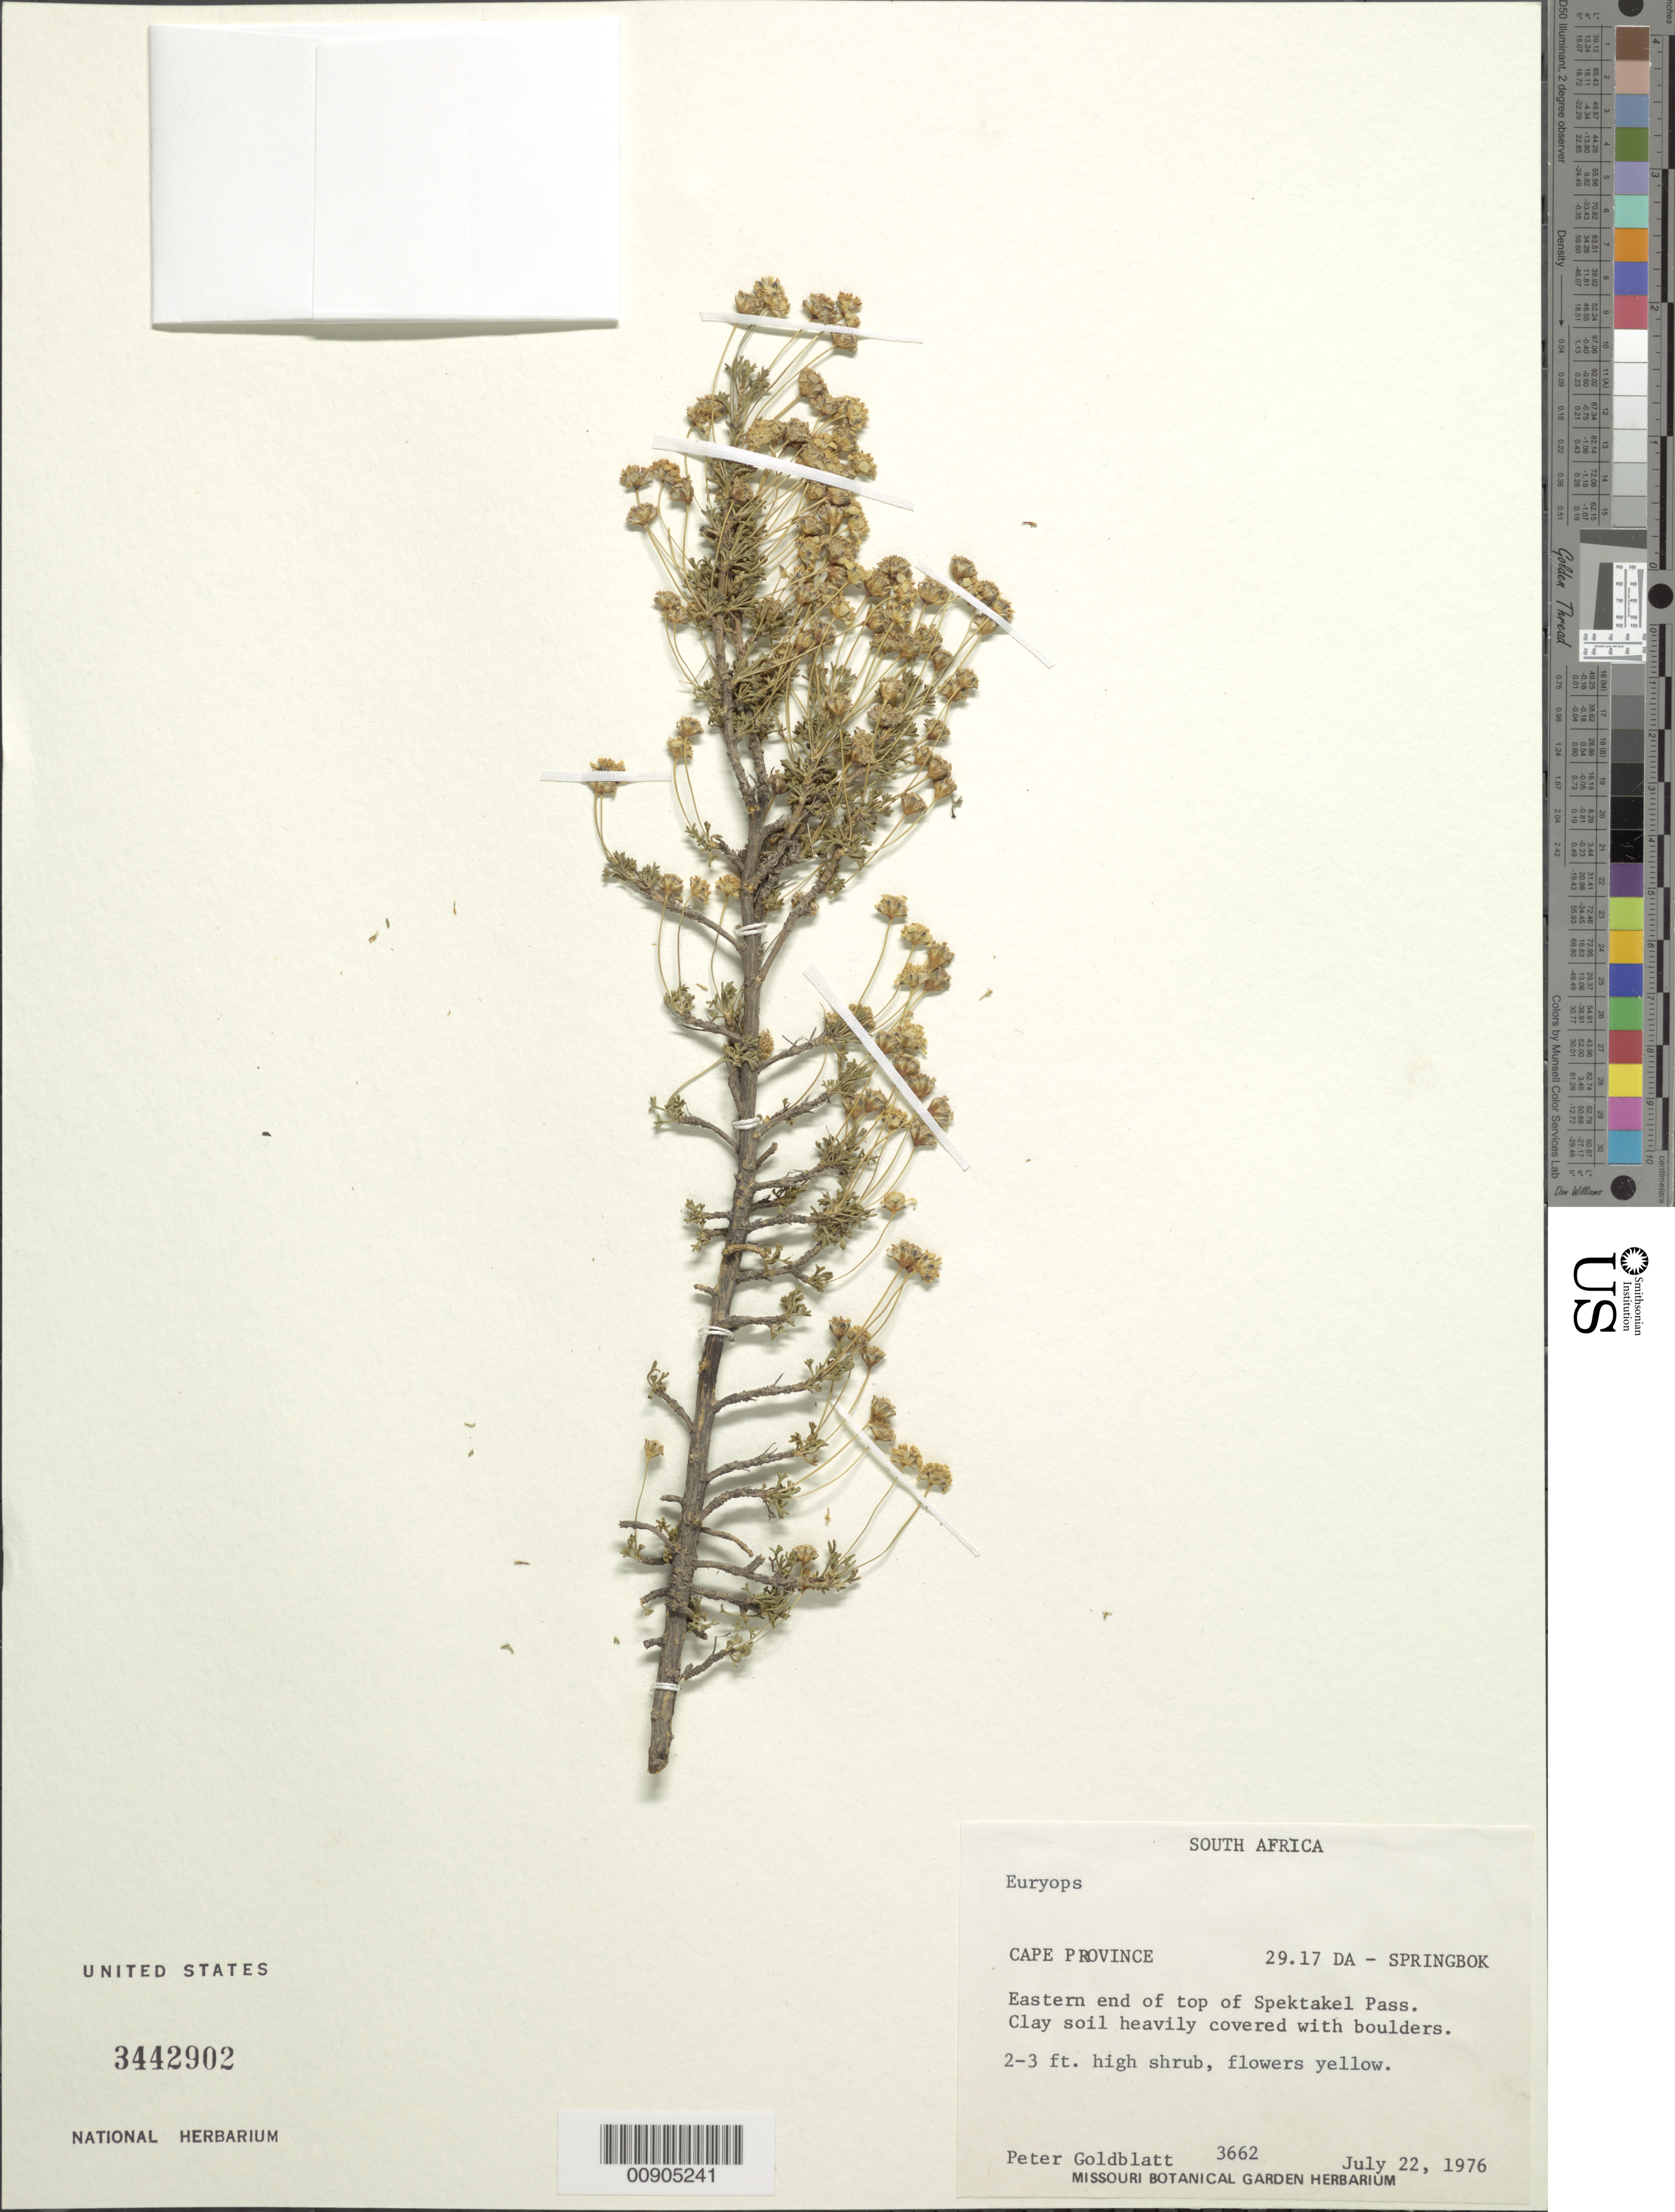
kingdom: Plantae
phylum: Tracheophyta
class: Magnoliopsida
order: Asterales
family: Asteraceae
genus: Euryops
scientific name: Euryops sp.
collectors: P. Goldblatt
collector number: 3662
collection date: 1976-07-22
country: South Africa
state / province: Northern Cape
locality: Spektakel Pass, E end of top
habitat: Clay soil heavily covered with boulders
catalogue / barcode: US 3442902